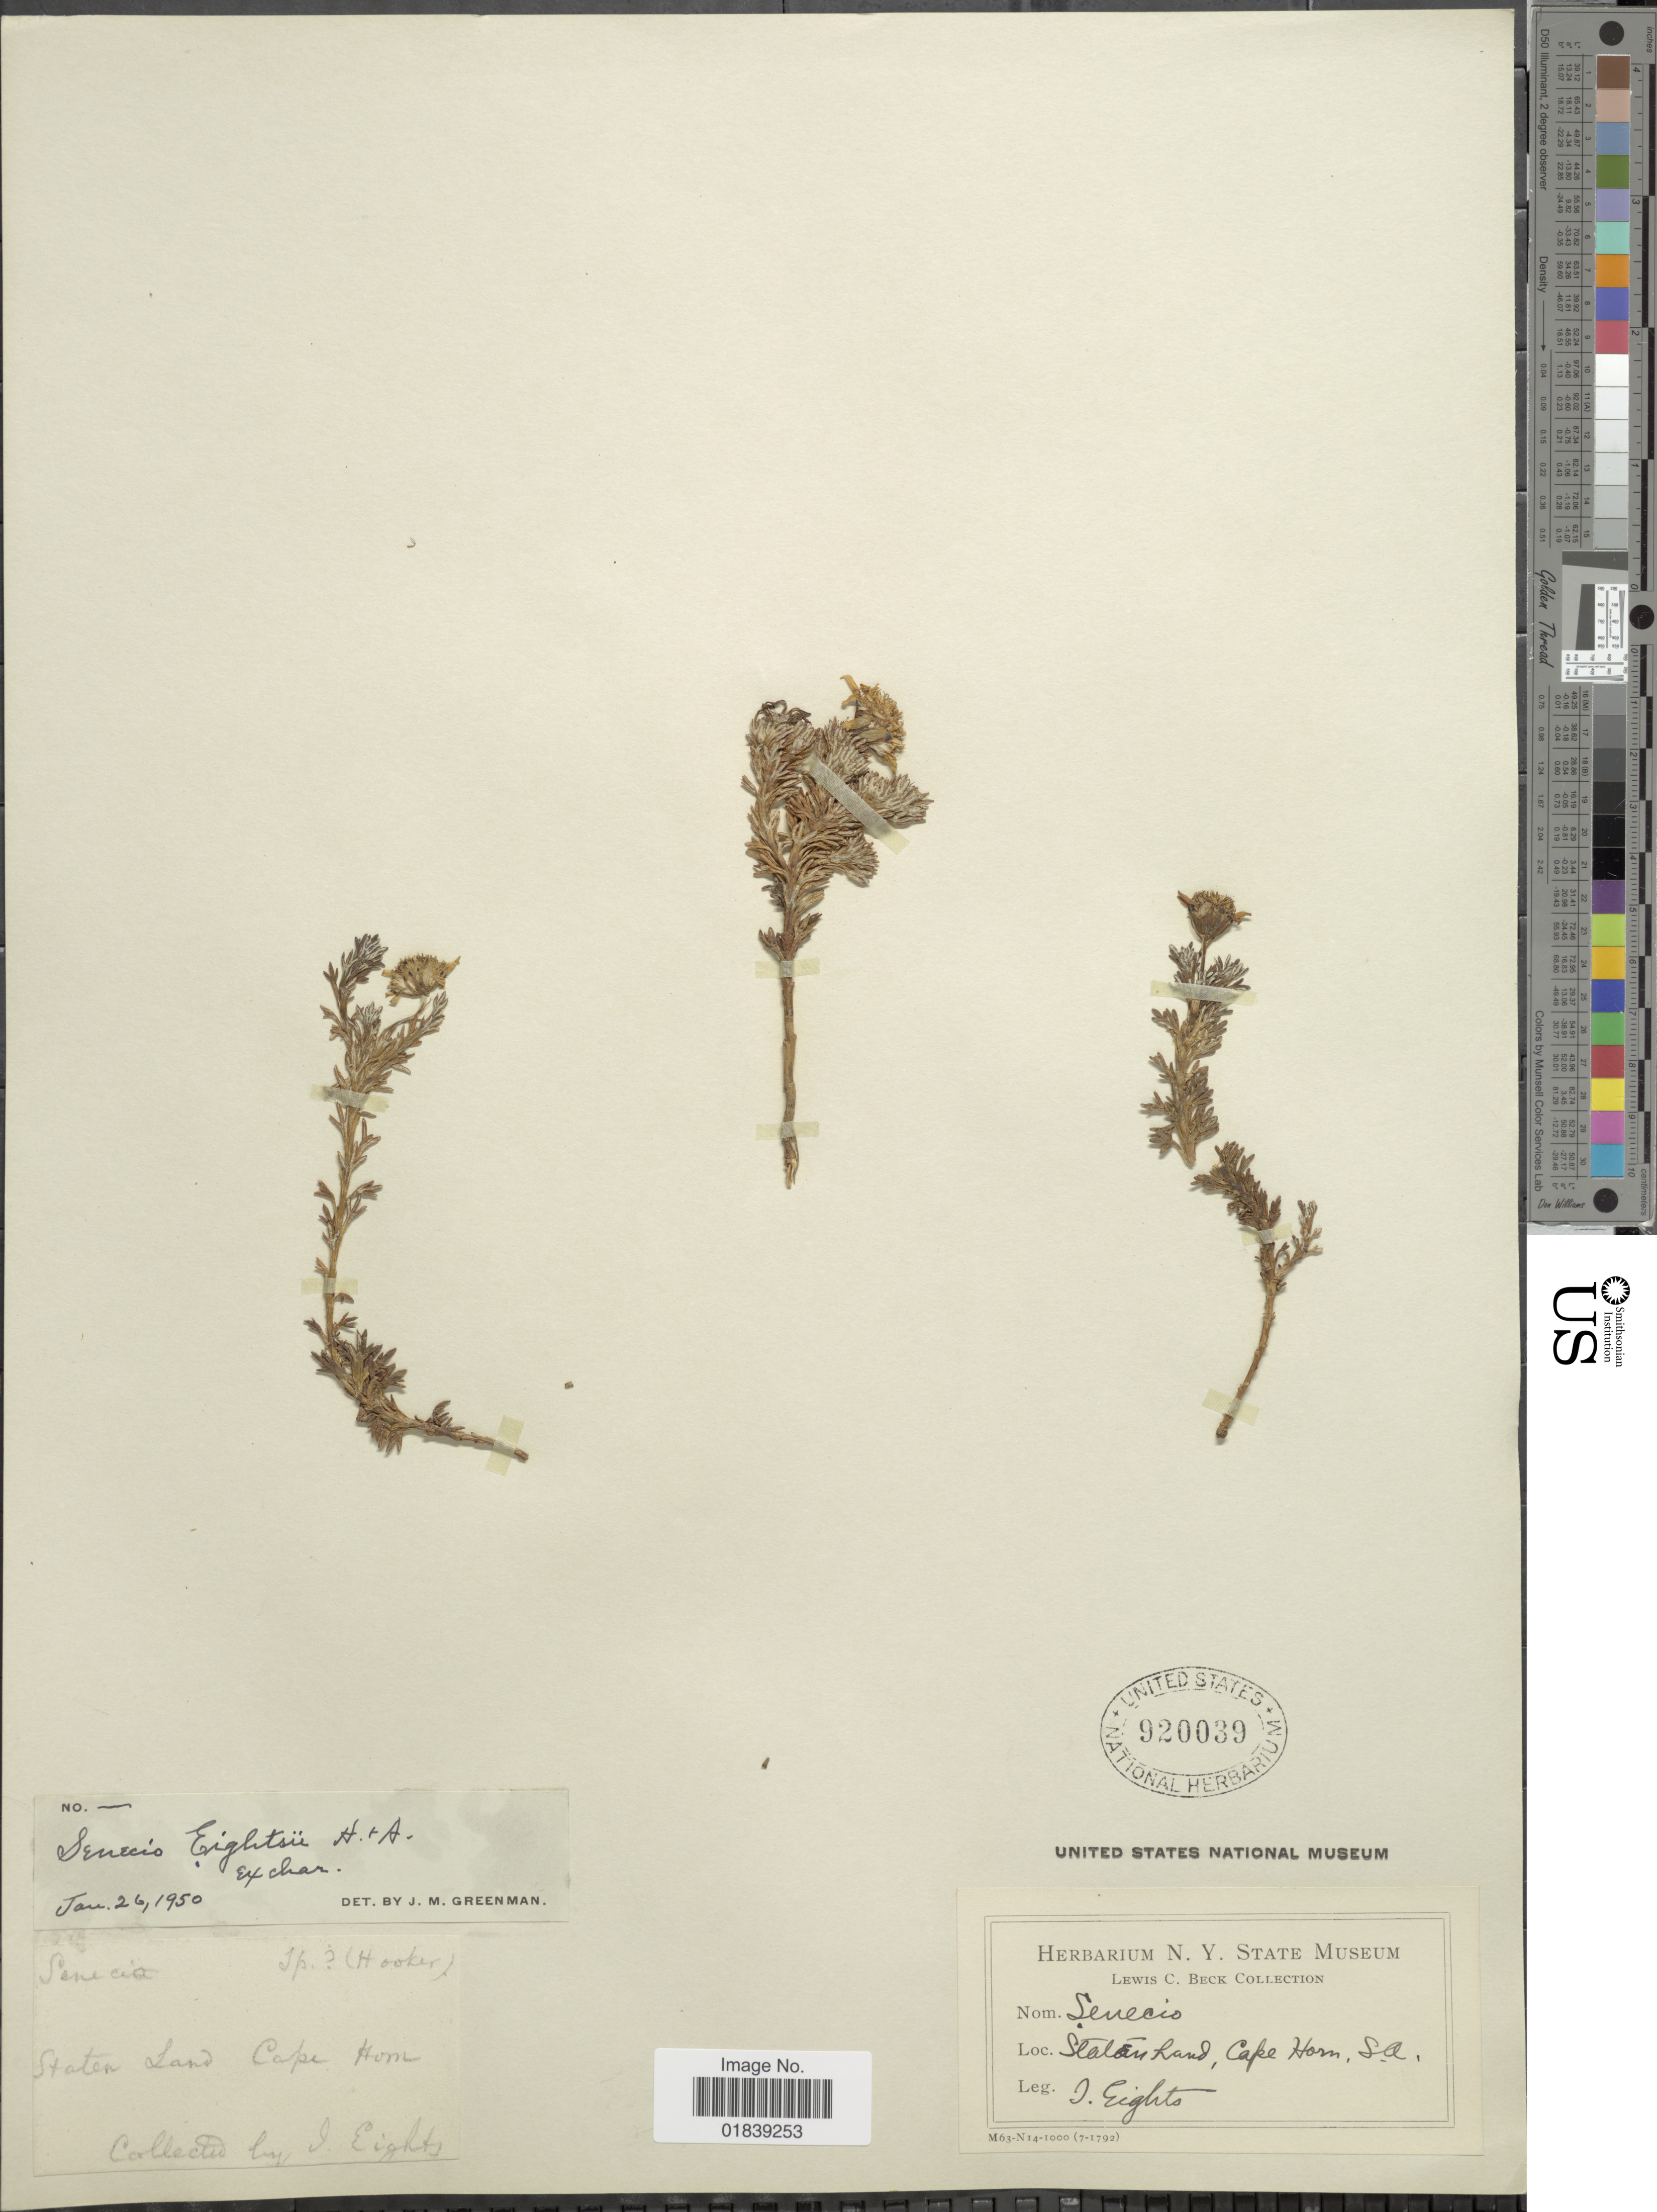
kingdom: Plantae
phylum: Tracheophyta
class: Magnoliopsida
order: Asterales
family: Asteraceae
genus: Senecio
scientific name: Senecio eightsii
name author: Hook. & Arn.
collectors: J. Eights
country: Argentina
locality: Staten Land, Cape Horn, S.A.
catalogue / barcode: US 920039